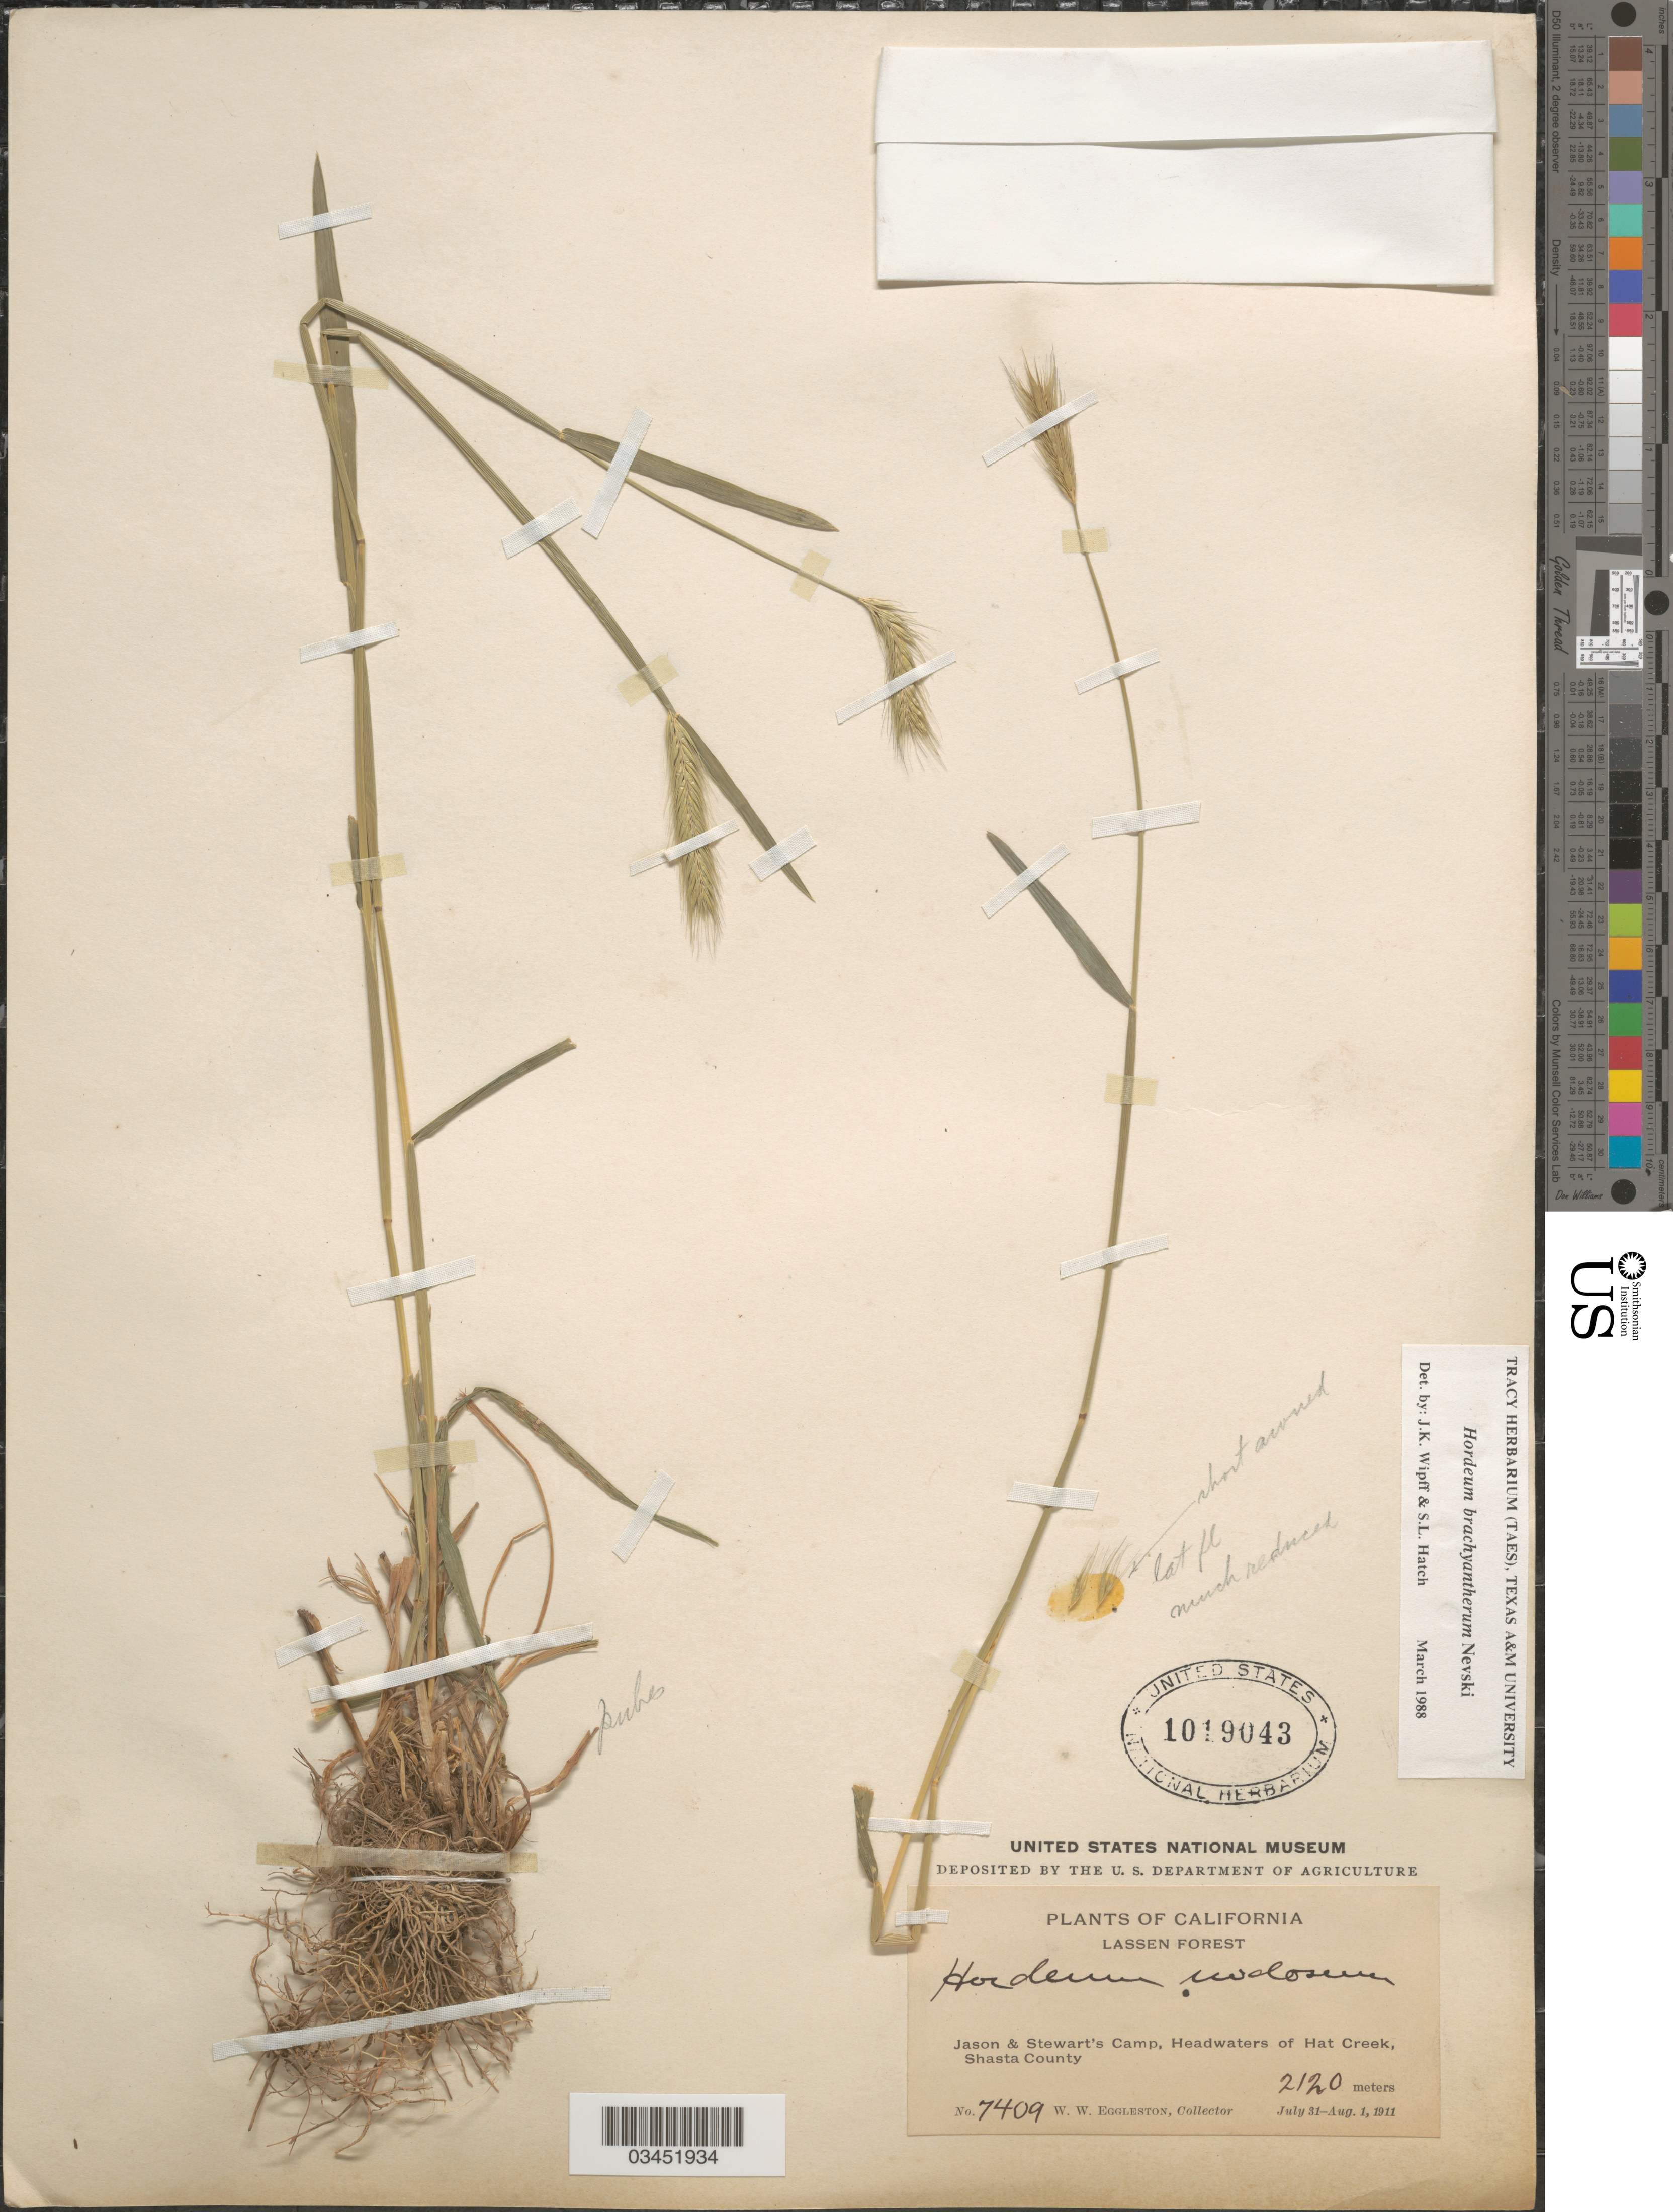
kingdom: Plantae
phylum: Tracheophyta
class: Liliopsida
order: Poales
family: Poaceae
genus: Hordeum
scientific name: Hordeum brachyantherum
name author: Nevski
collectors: W. W. Eggleston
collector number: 7409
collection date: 1911-07-31/1911-08-01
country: United States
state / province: California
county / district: Shasta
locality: Lassen Forest. Jason & Stewart's Camp, Headwaters of Hat Creek, Shasta County.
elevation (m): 2120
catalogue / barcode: US 1019043